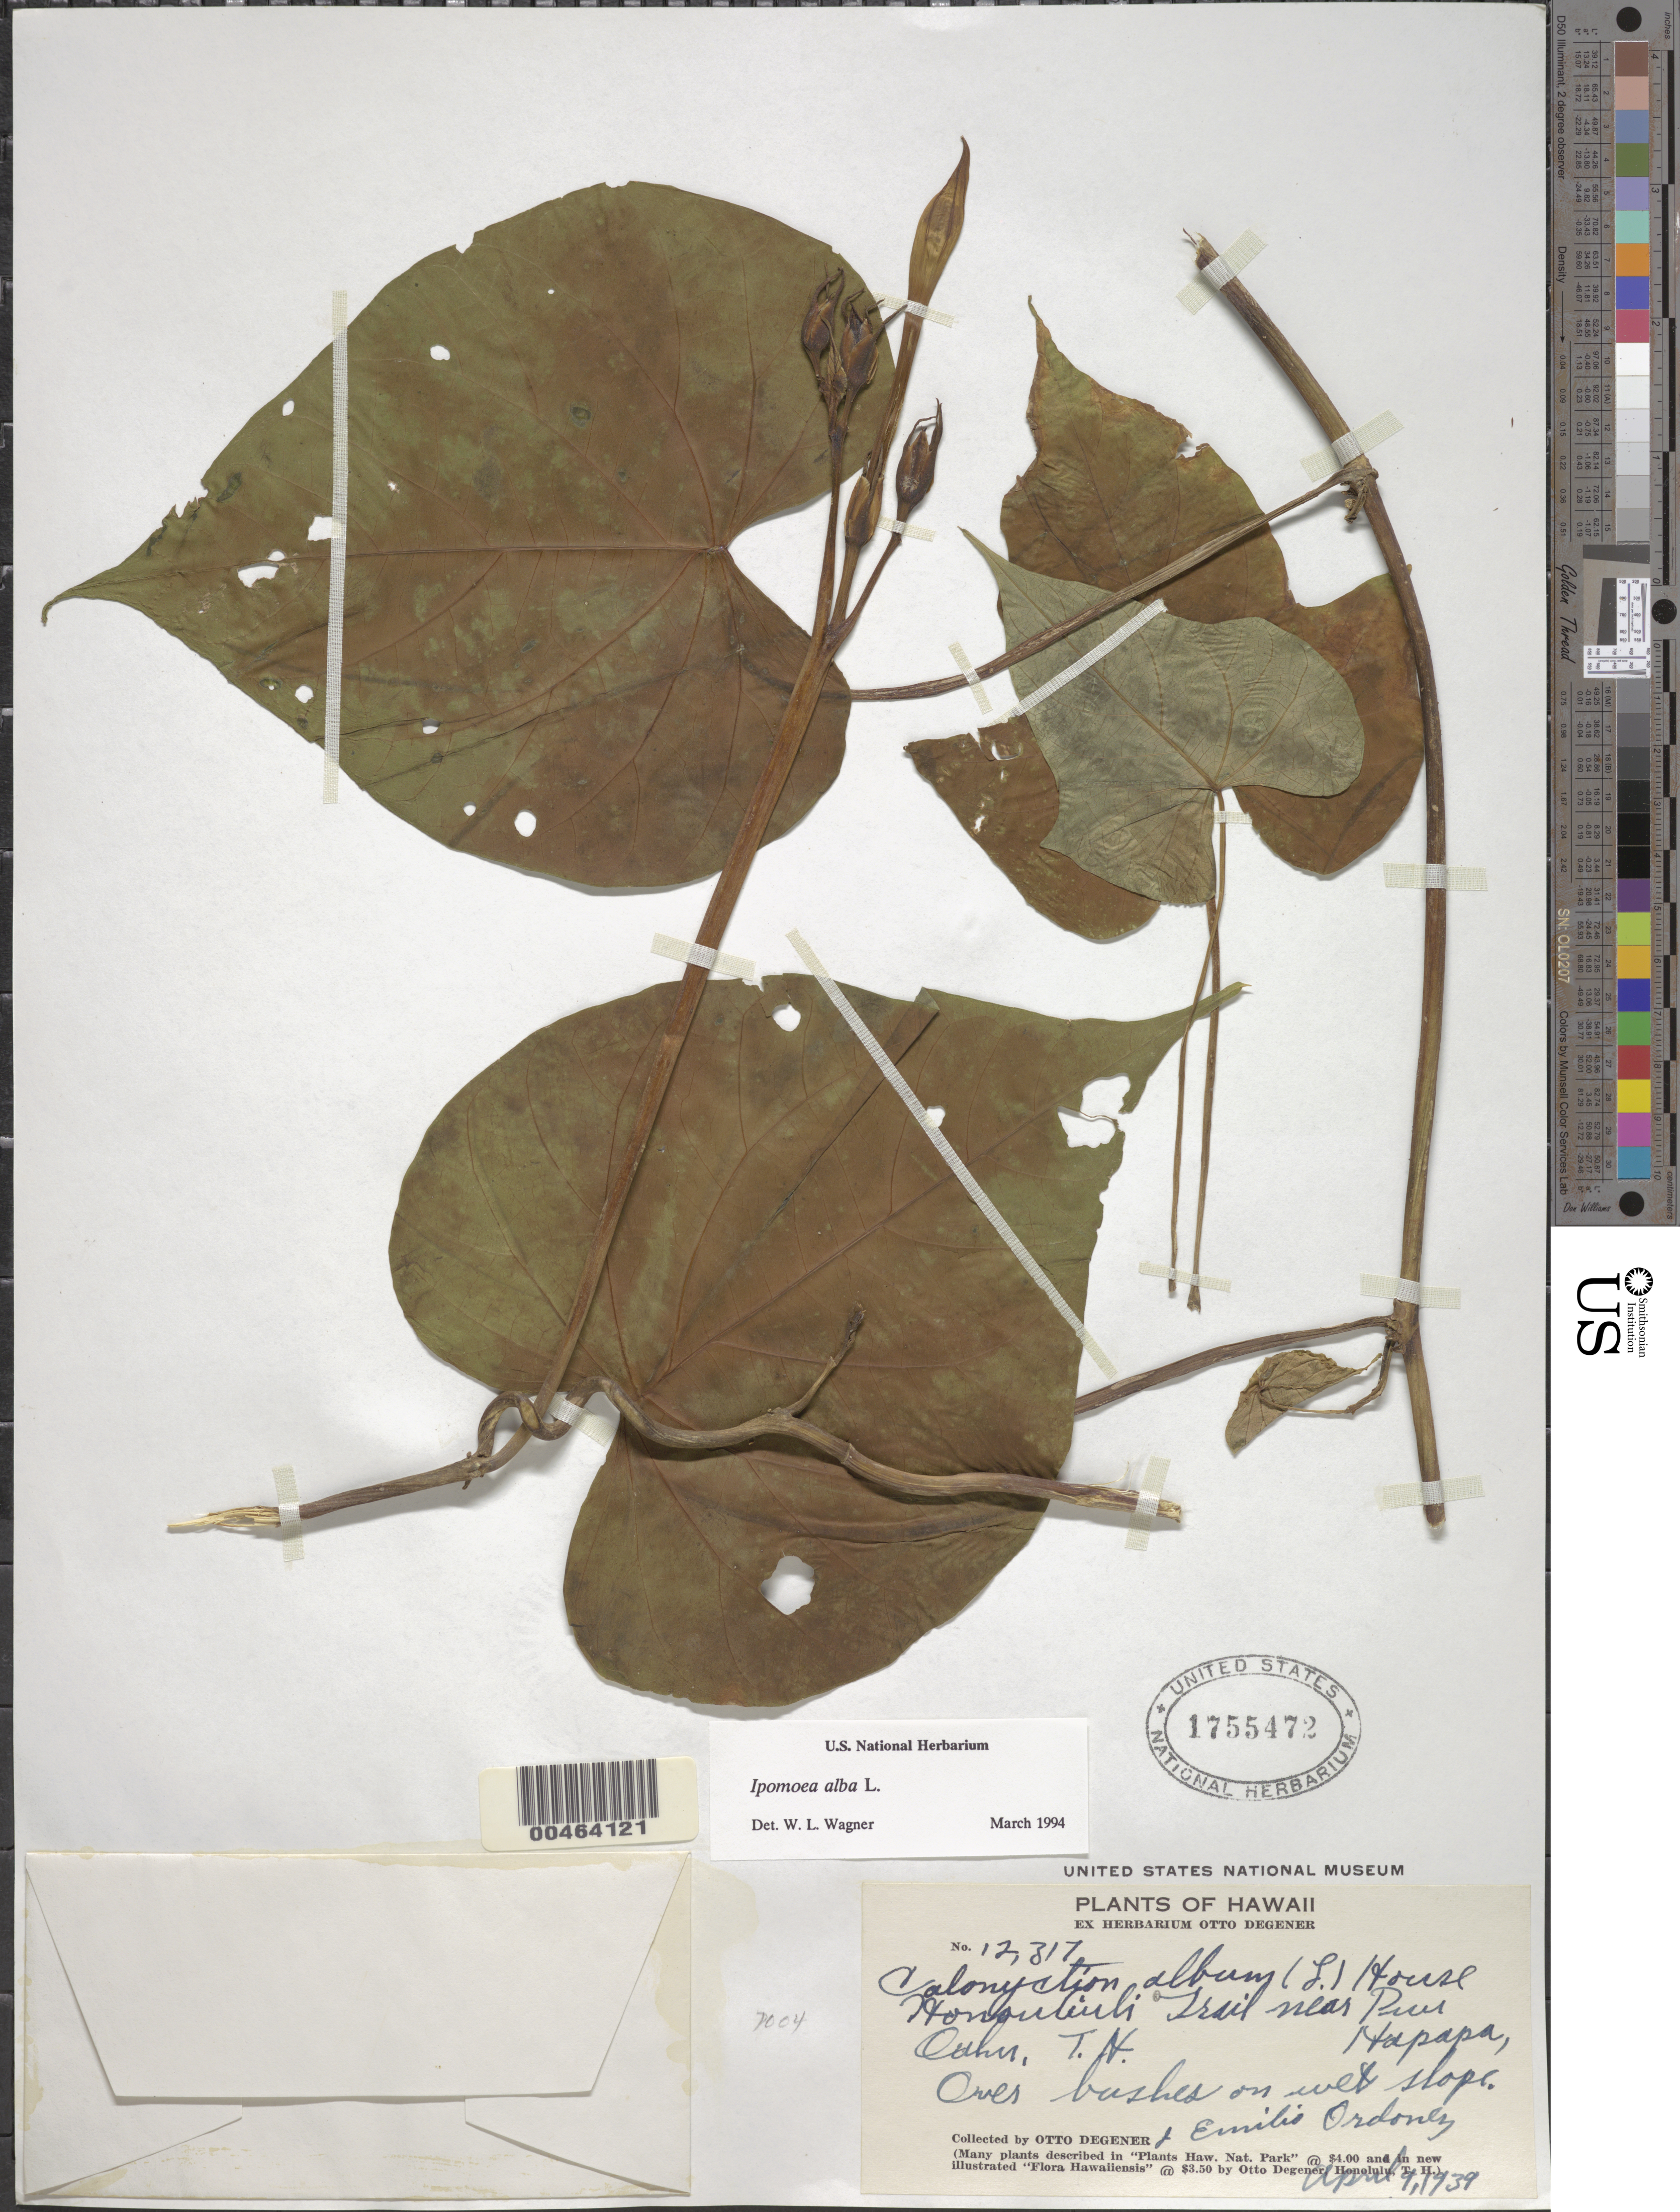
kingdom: Plantae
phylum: Tracheophyta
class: Magnoliopsida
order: Solanales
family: Convolvulaceae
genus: Ipomoea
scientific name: Ipomoea alba L.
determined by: Wagner, W. L., (BOT), Smithsonian Institution - National Museum of Natural History (UNITED STATES)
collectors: O. Degener & E. Ordonez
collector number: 12317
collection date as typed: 9 Apr 1939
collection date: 1939-04-09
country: United States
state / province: Hawaii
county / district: Honolulu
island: Oahu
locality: Honouliuli Trail near Puu Hapapa.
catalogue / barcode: US 1755472